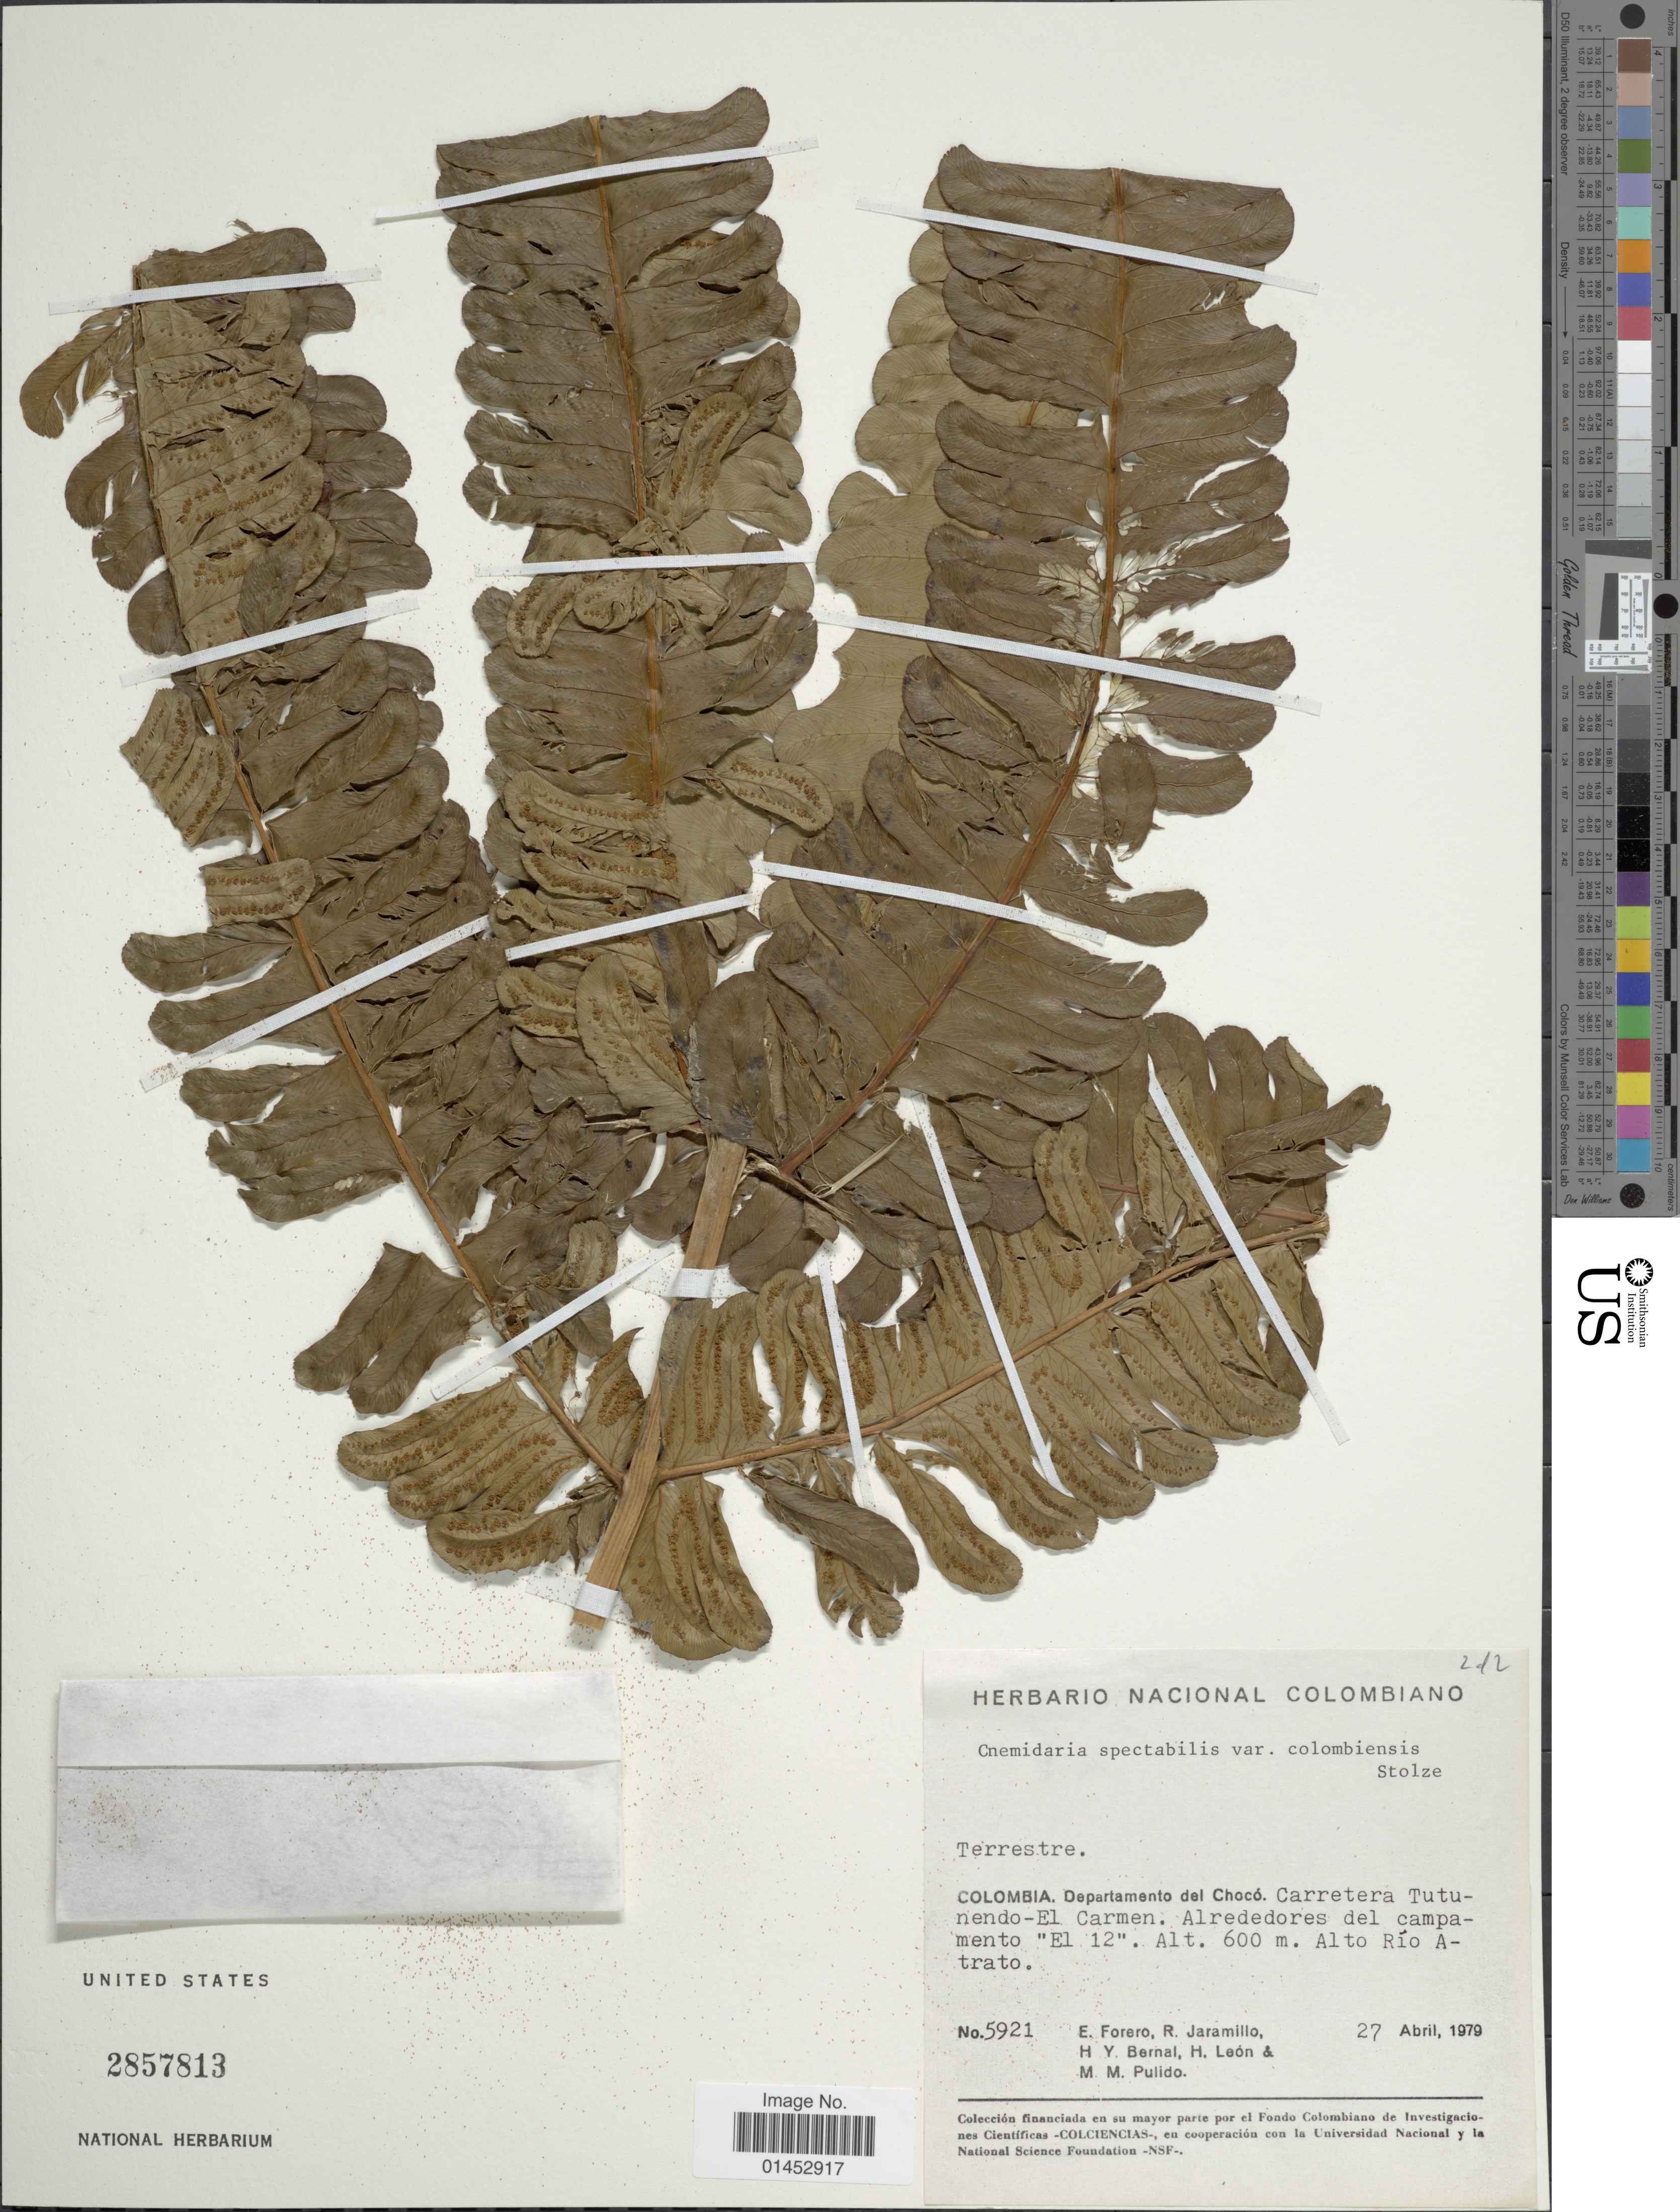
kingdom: Plantae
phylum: Tracheophyta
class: Polypodiopsida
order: Cyatheales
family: Cyatheaceae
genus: Cyathea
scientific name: Cyathea spectabilis var. colombiana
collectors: E. Forero, R. Jaramillo M., H. Y. Bernal, H. León & M. Pulido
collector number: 5921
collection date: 1979-04-27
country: Colombia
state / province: Chocó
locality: Departamento del Chocó. Carretera Tutunendo-El Carmen. Alrededores del campamento 'El 12'. Alto Río Atrato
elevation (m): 600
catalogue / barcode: US 2857813